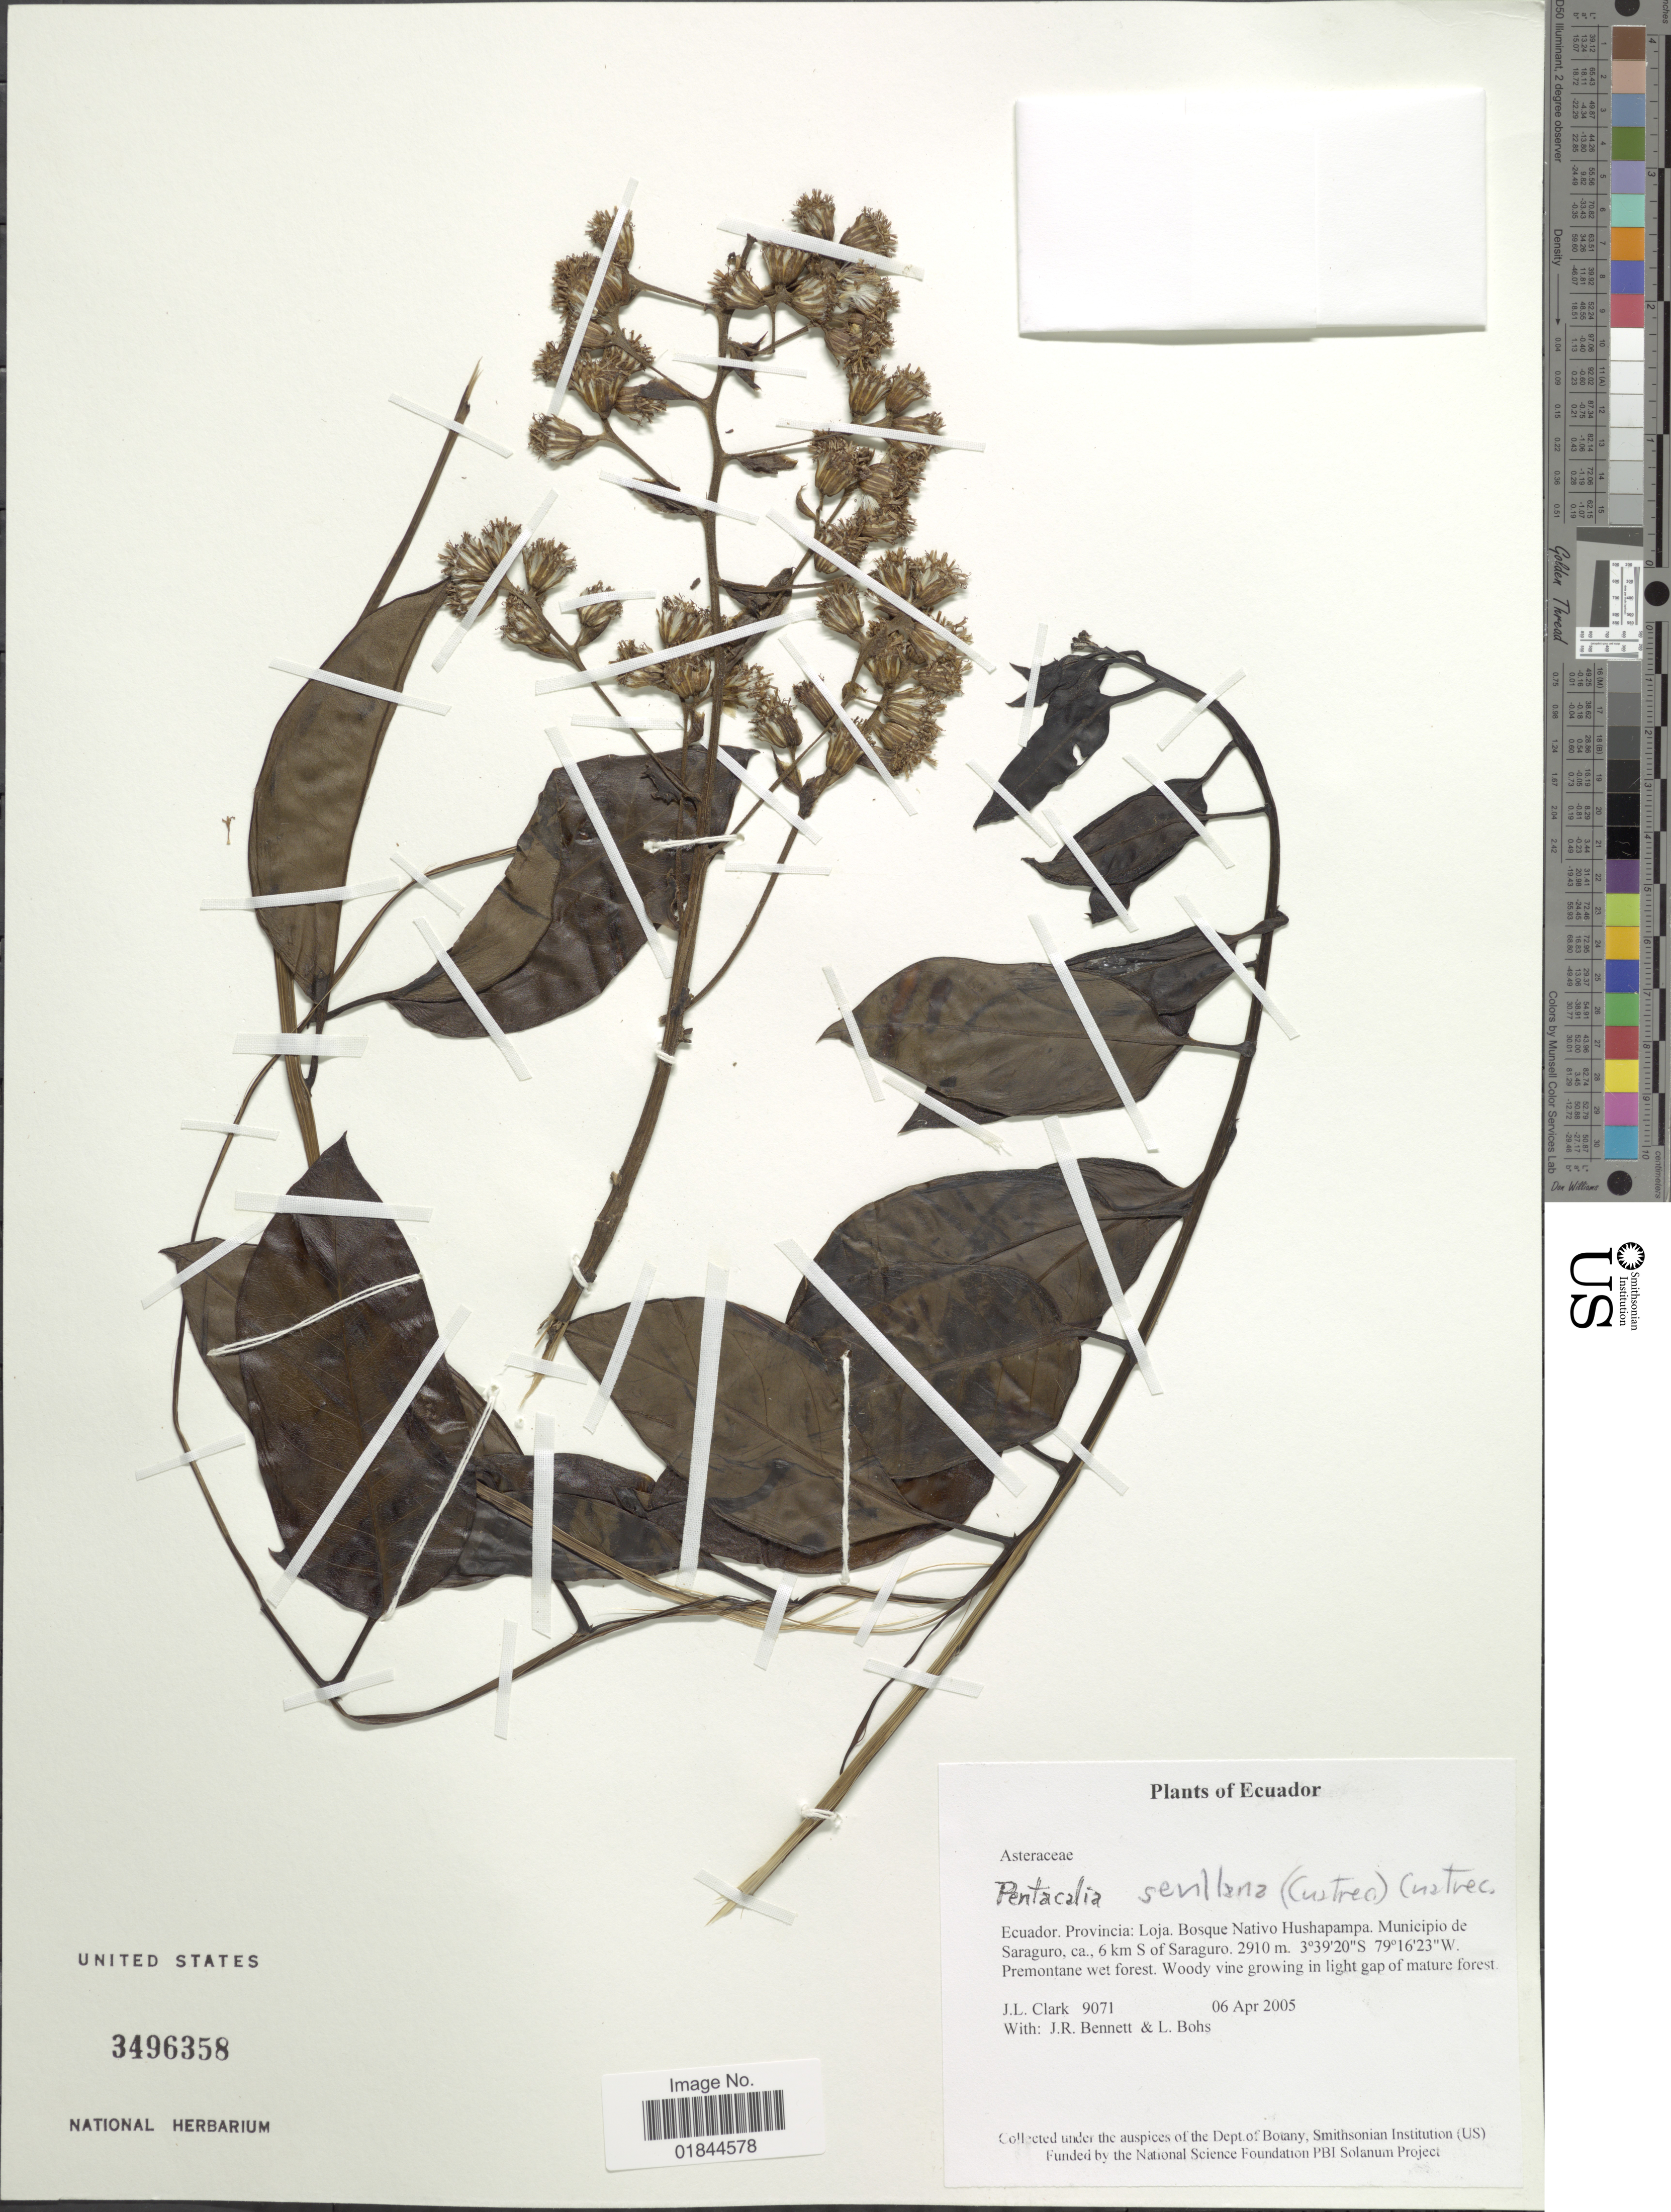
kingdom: Plantae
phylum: Tracheophyta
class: Magnoliopsida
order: Asterales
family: Asteraceae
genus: Pentacalia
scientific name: Pentacalia sevillana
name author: (Cuatrec.) Cuatrec.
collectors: J. L. Clark, J. R. Bennett & L. A. Bohs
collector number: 9071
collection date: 2005-04-06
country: Ecuador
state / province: Loja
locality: Bosque Nativo Hushapampa, Municipio de Saraguro, ca. 6 km S of Saraguro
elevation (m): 2910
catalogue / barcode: US 3496358